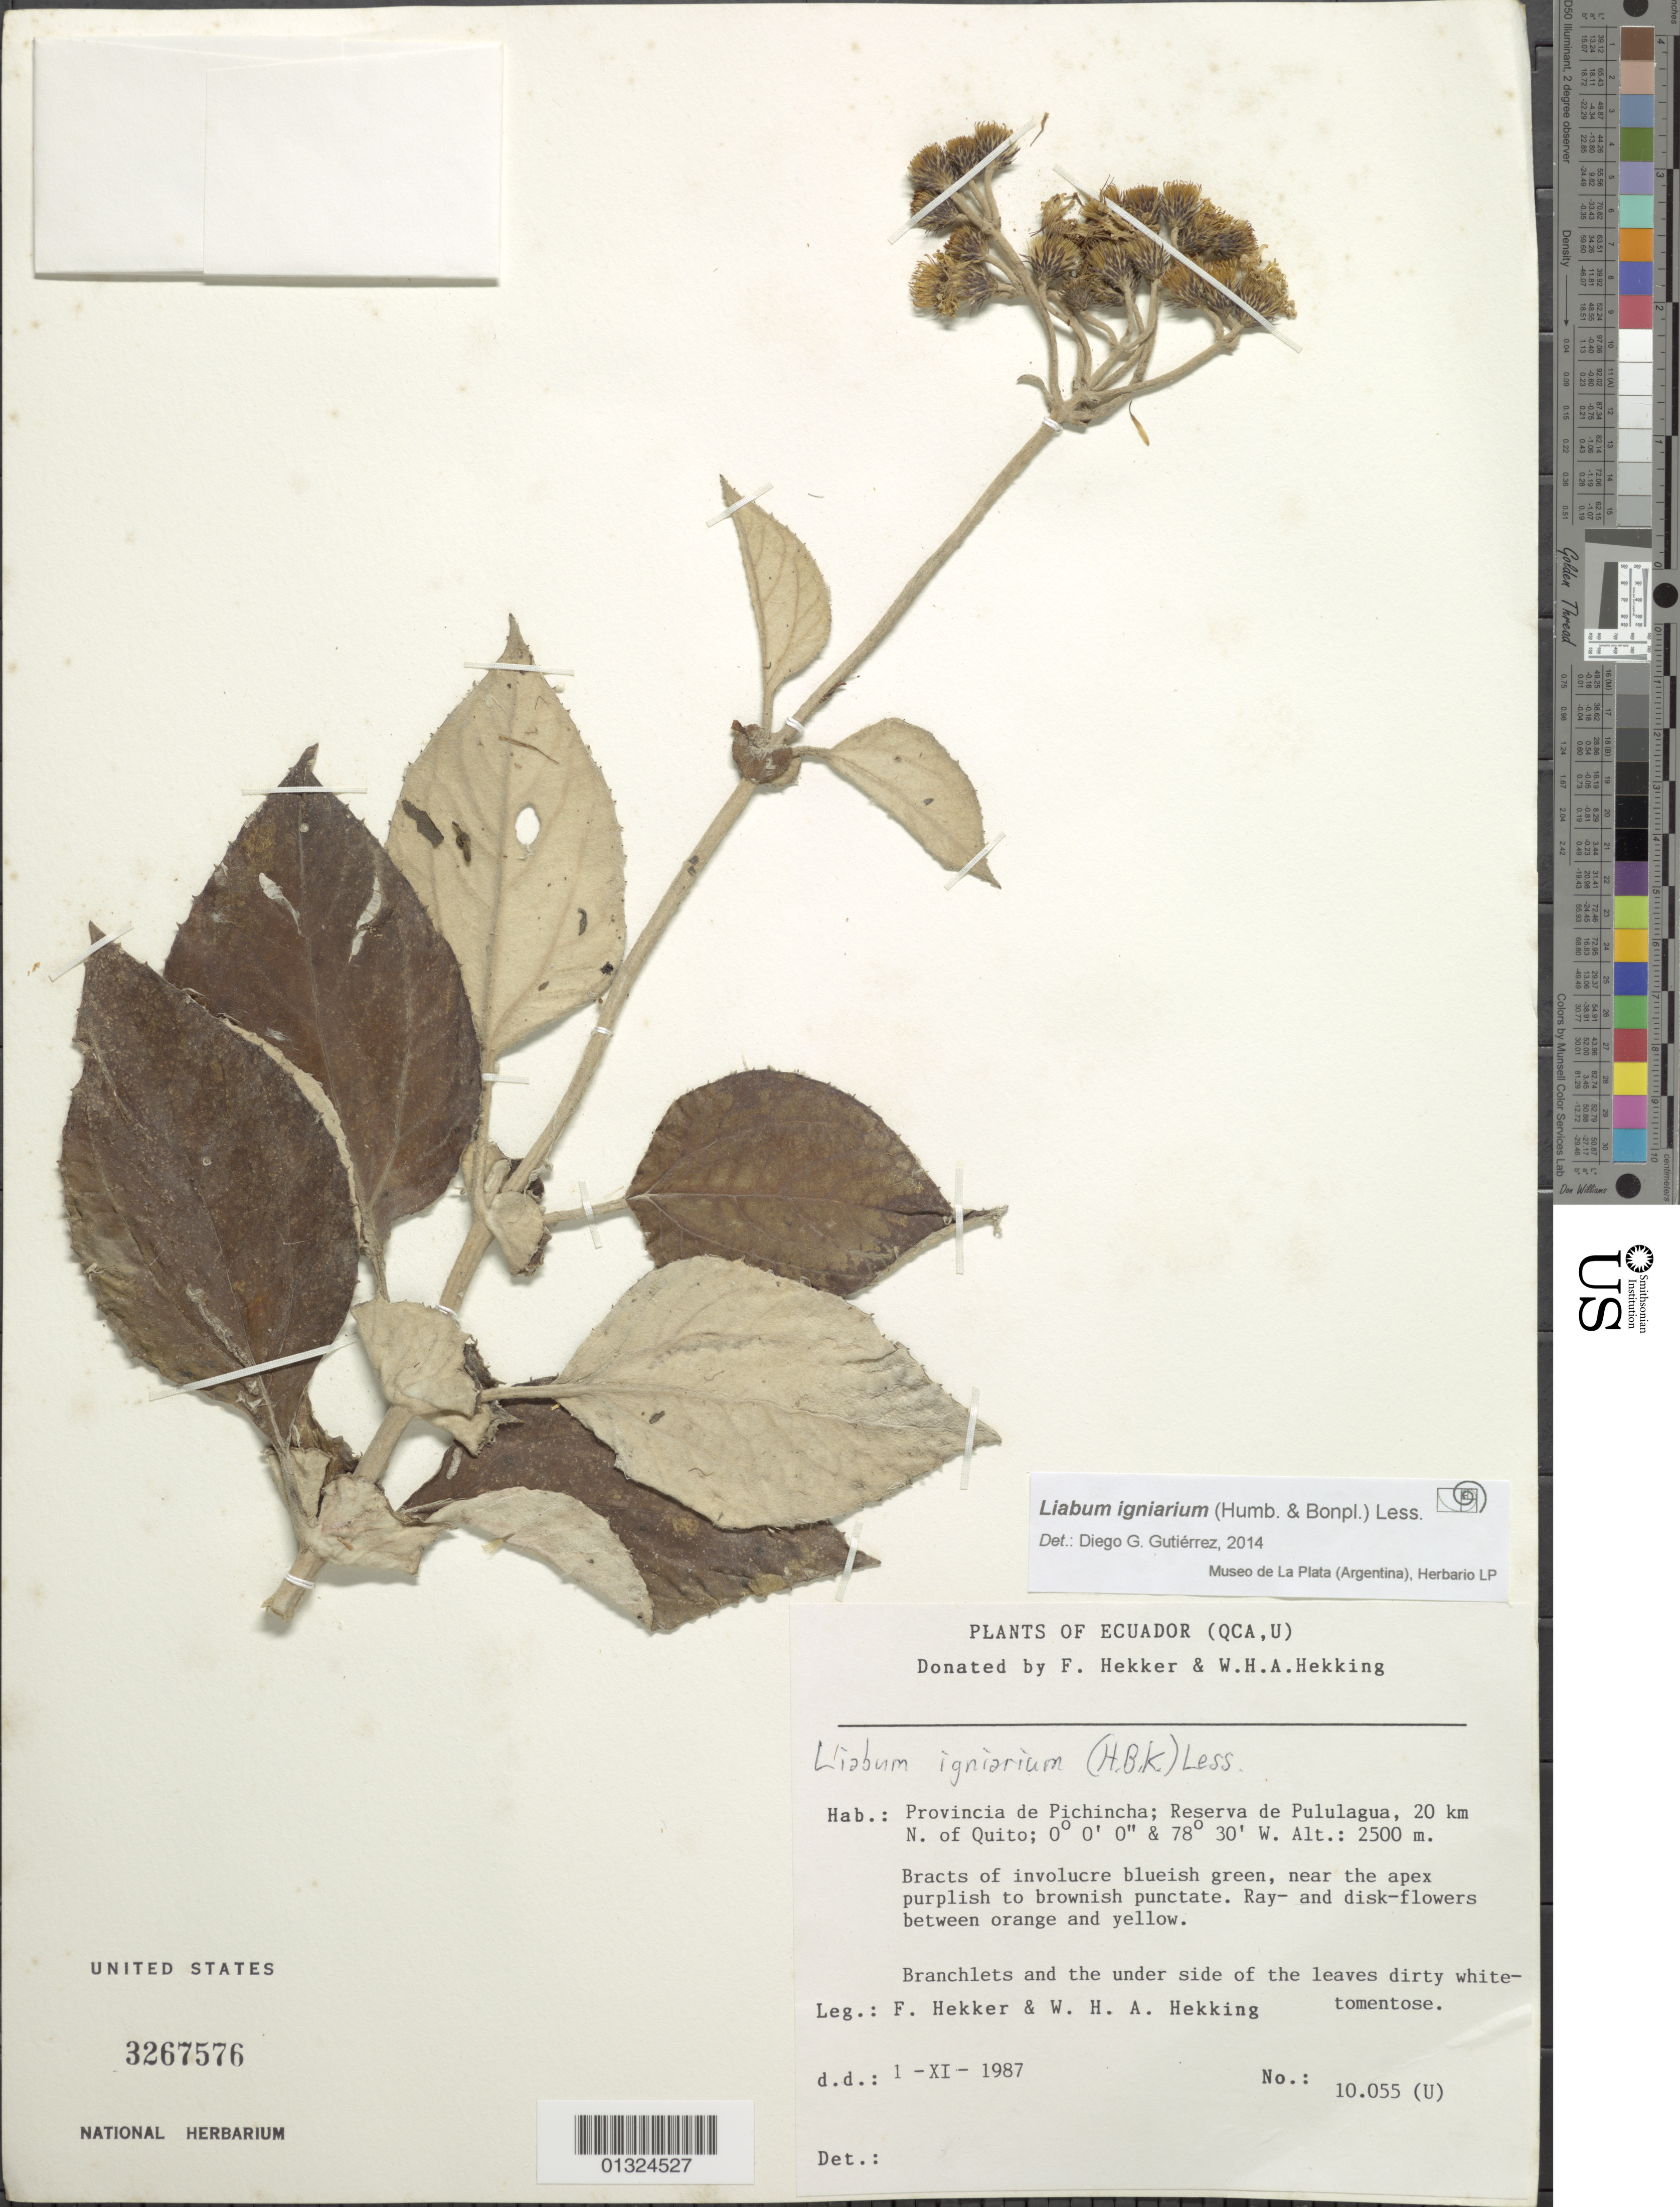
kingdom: Plantae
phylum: Tracheophyta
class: Magnoliopsida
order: Asterales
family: Asteraceae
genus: Liabum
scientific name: Liabum igniarium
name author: Less.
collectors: F. Hekker & W. H. A. Hekking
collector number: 10055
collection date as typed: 1 November 1987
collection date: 1987-11-01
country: Ecuador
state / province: Pichincha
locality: Reserva de Pululagua, 20 km N of Quito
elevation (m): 2500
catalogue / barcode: US 3267576